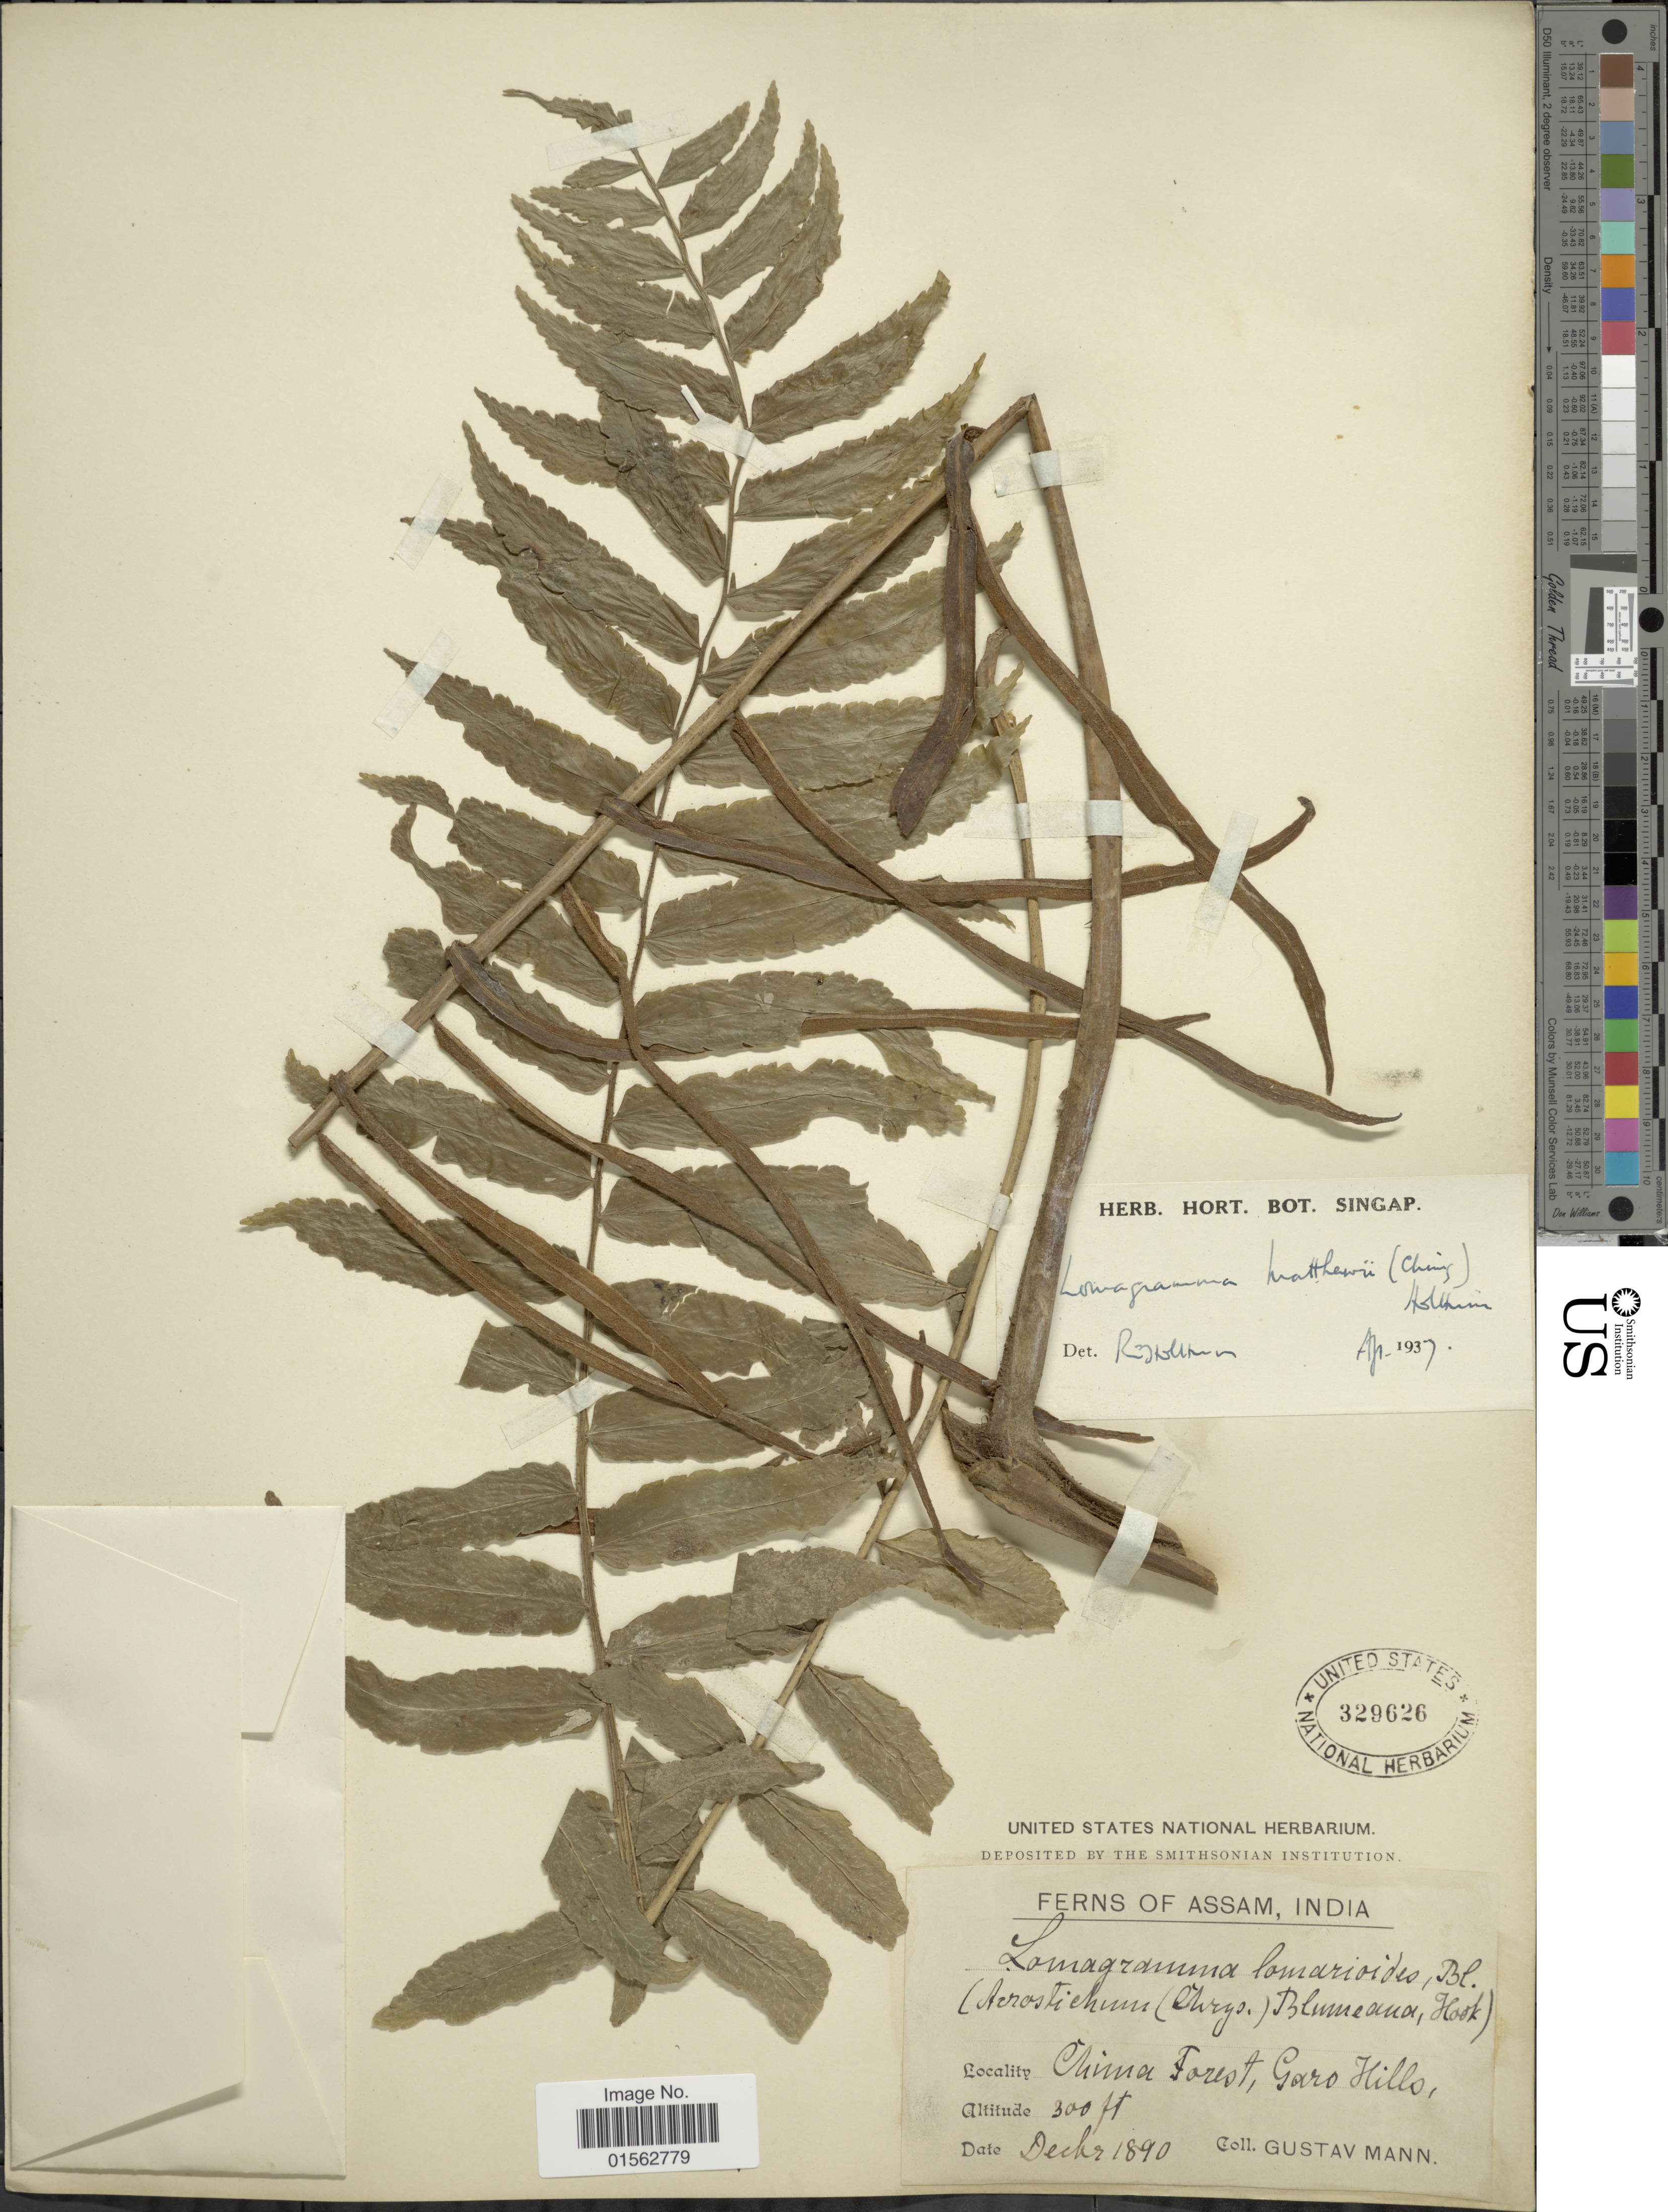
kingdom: Plantae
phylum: Tracheophyta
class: Polypodiopsida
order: Polypodiales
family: Dryopteridaceae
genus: Lomagramma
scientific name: Lomagramma mathewsii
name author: (Ching) Holttum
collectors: G. Mann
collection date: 1890-12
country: India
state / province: Meghalaya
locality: India, Chima Forest, Garo Hills. Assam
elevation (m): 91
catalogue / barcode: US 329626